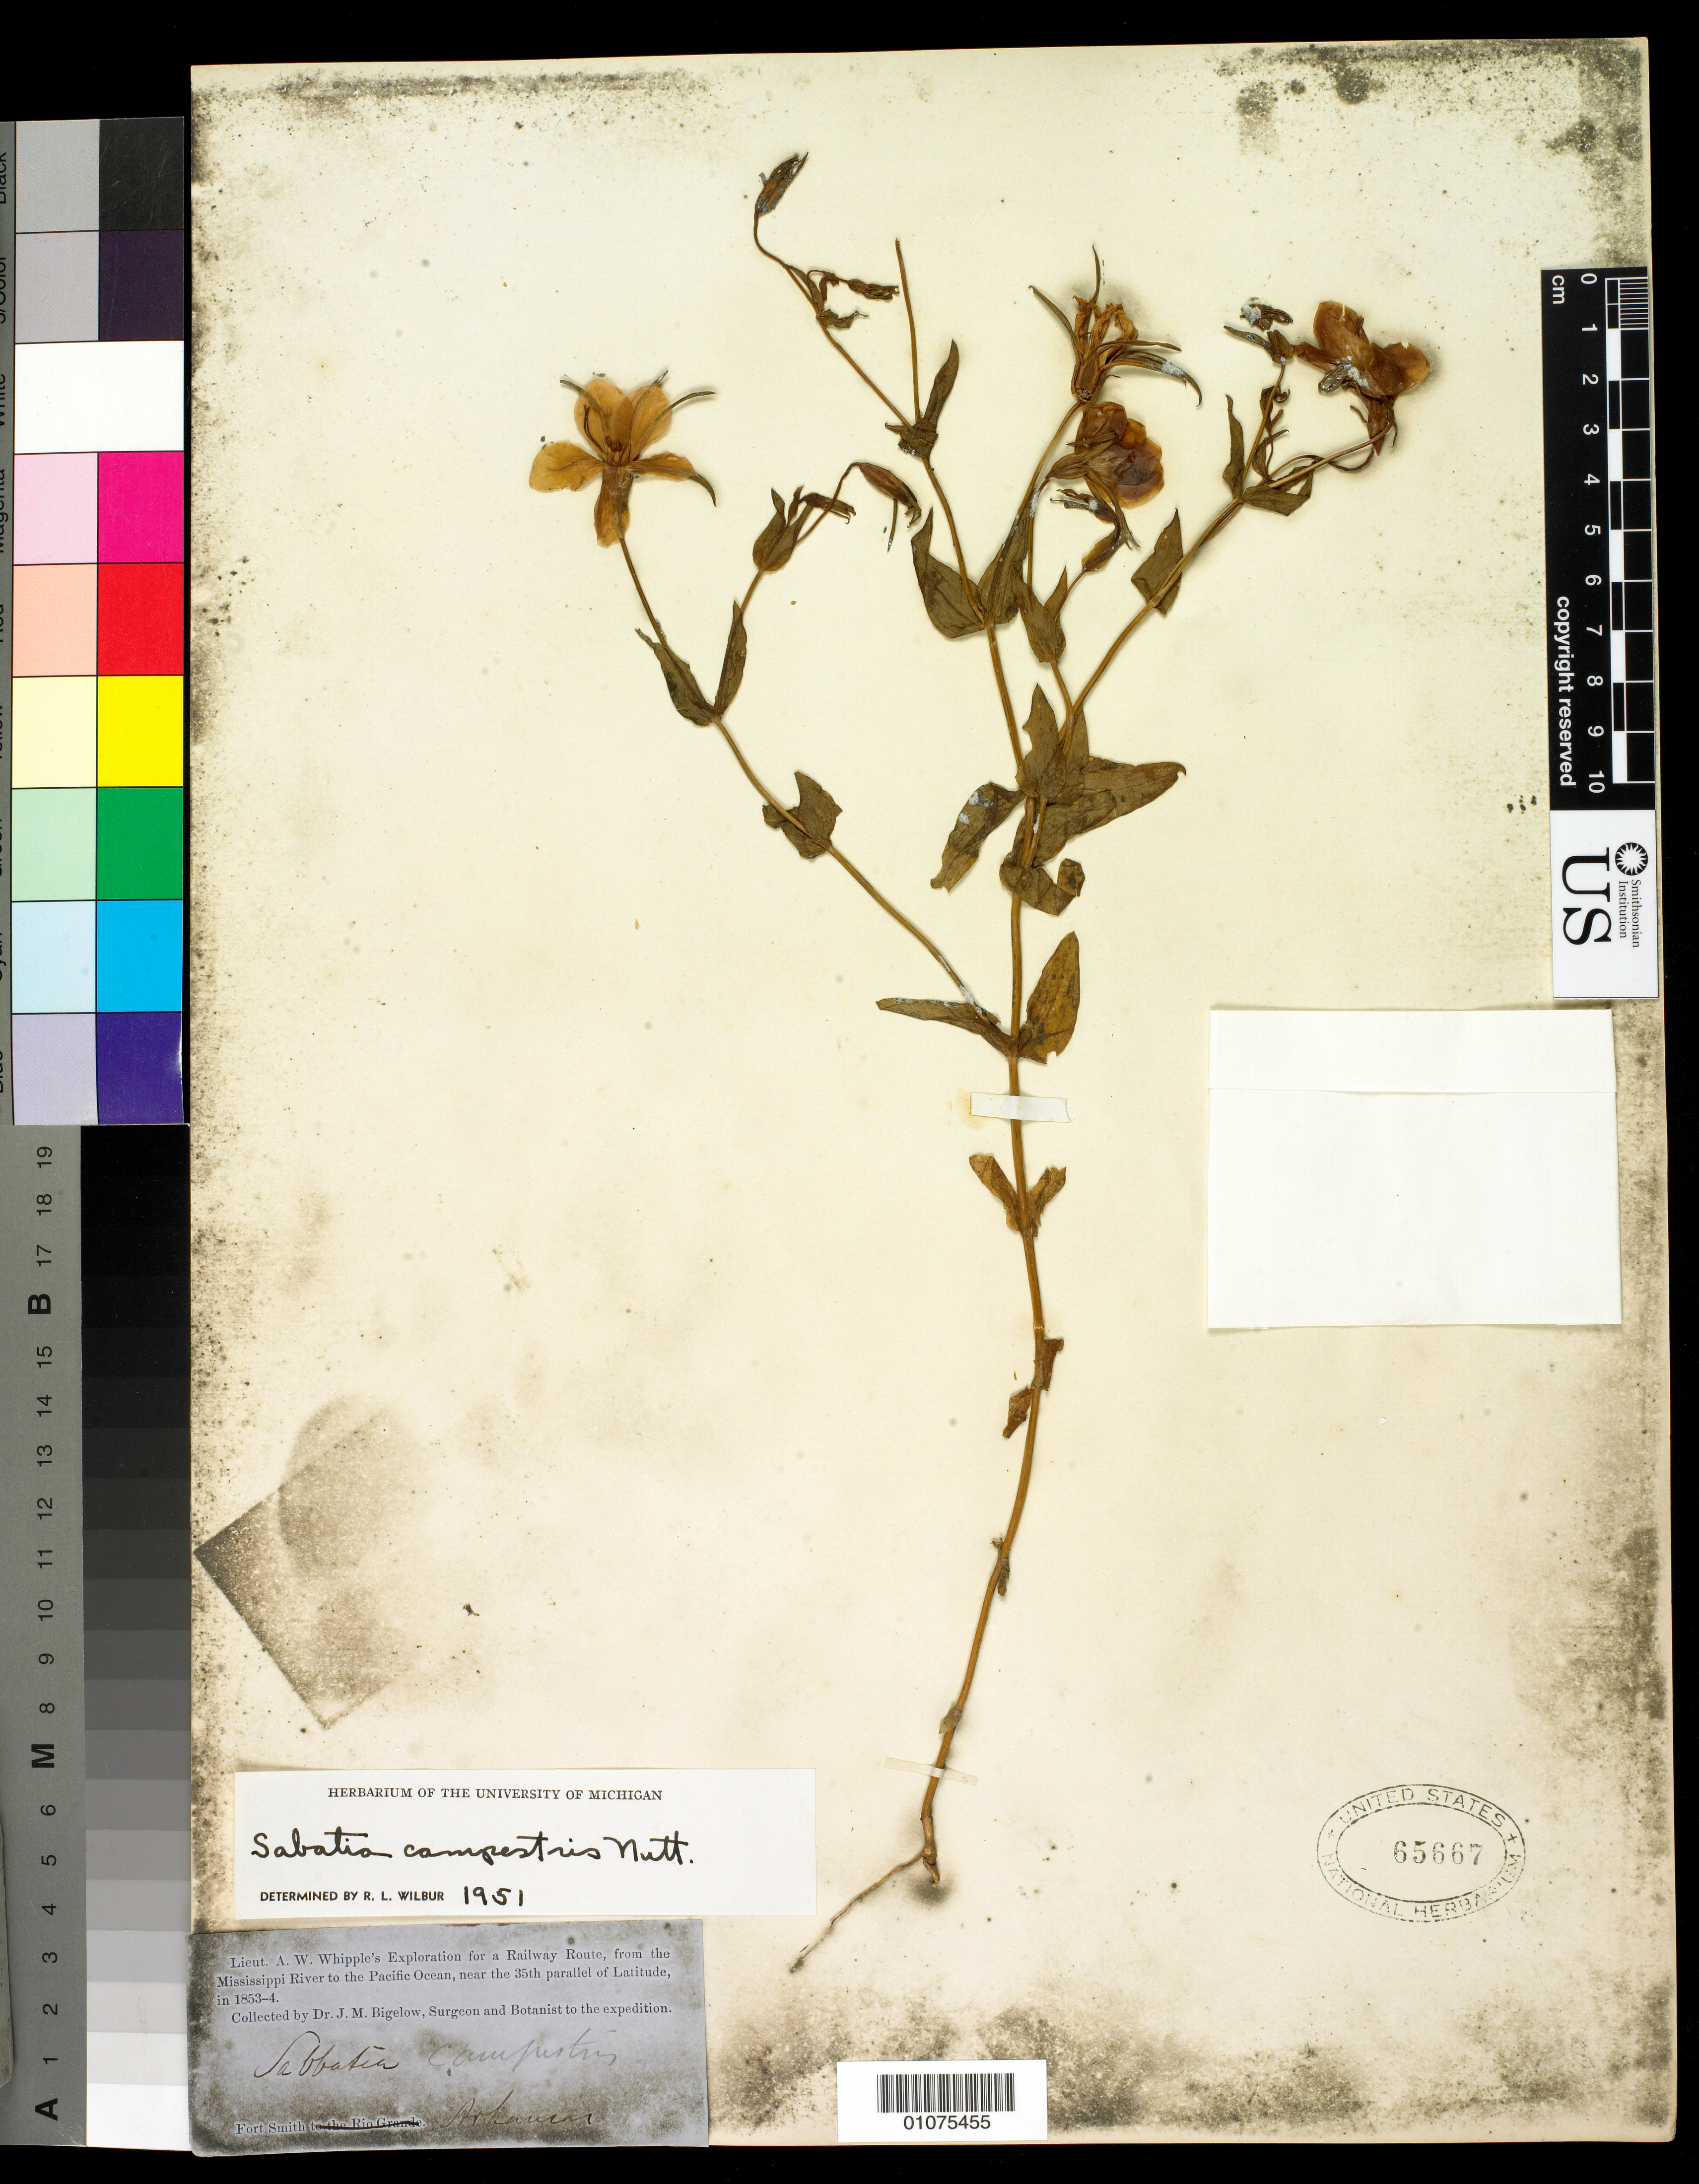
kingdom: Plantae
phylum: Tracheophyta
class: Magnoliopsida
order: Gentianales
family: Gentianaceae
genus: Sabatia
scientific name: Sabatia campestris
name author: Nutt.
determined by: Wilbur, R. L.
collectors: J. M. Bigelow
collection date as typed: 1853 to -- -- 1854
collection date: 1853/1854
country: United States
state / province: Arkansas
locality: Fort smith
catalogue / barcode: US 65667